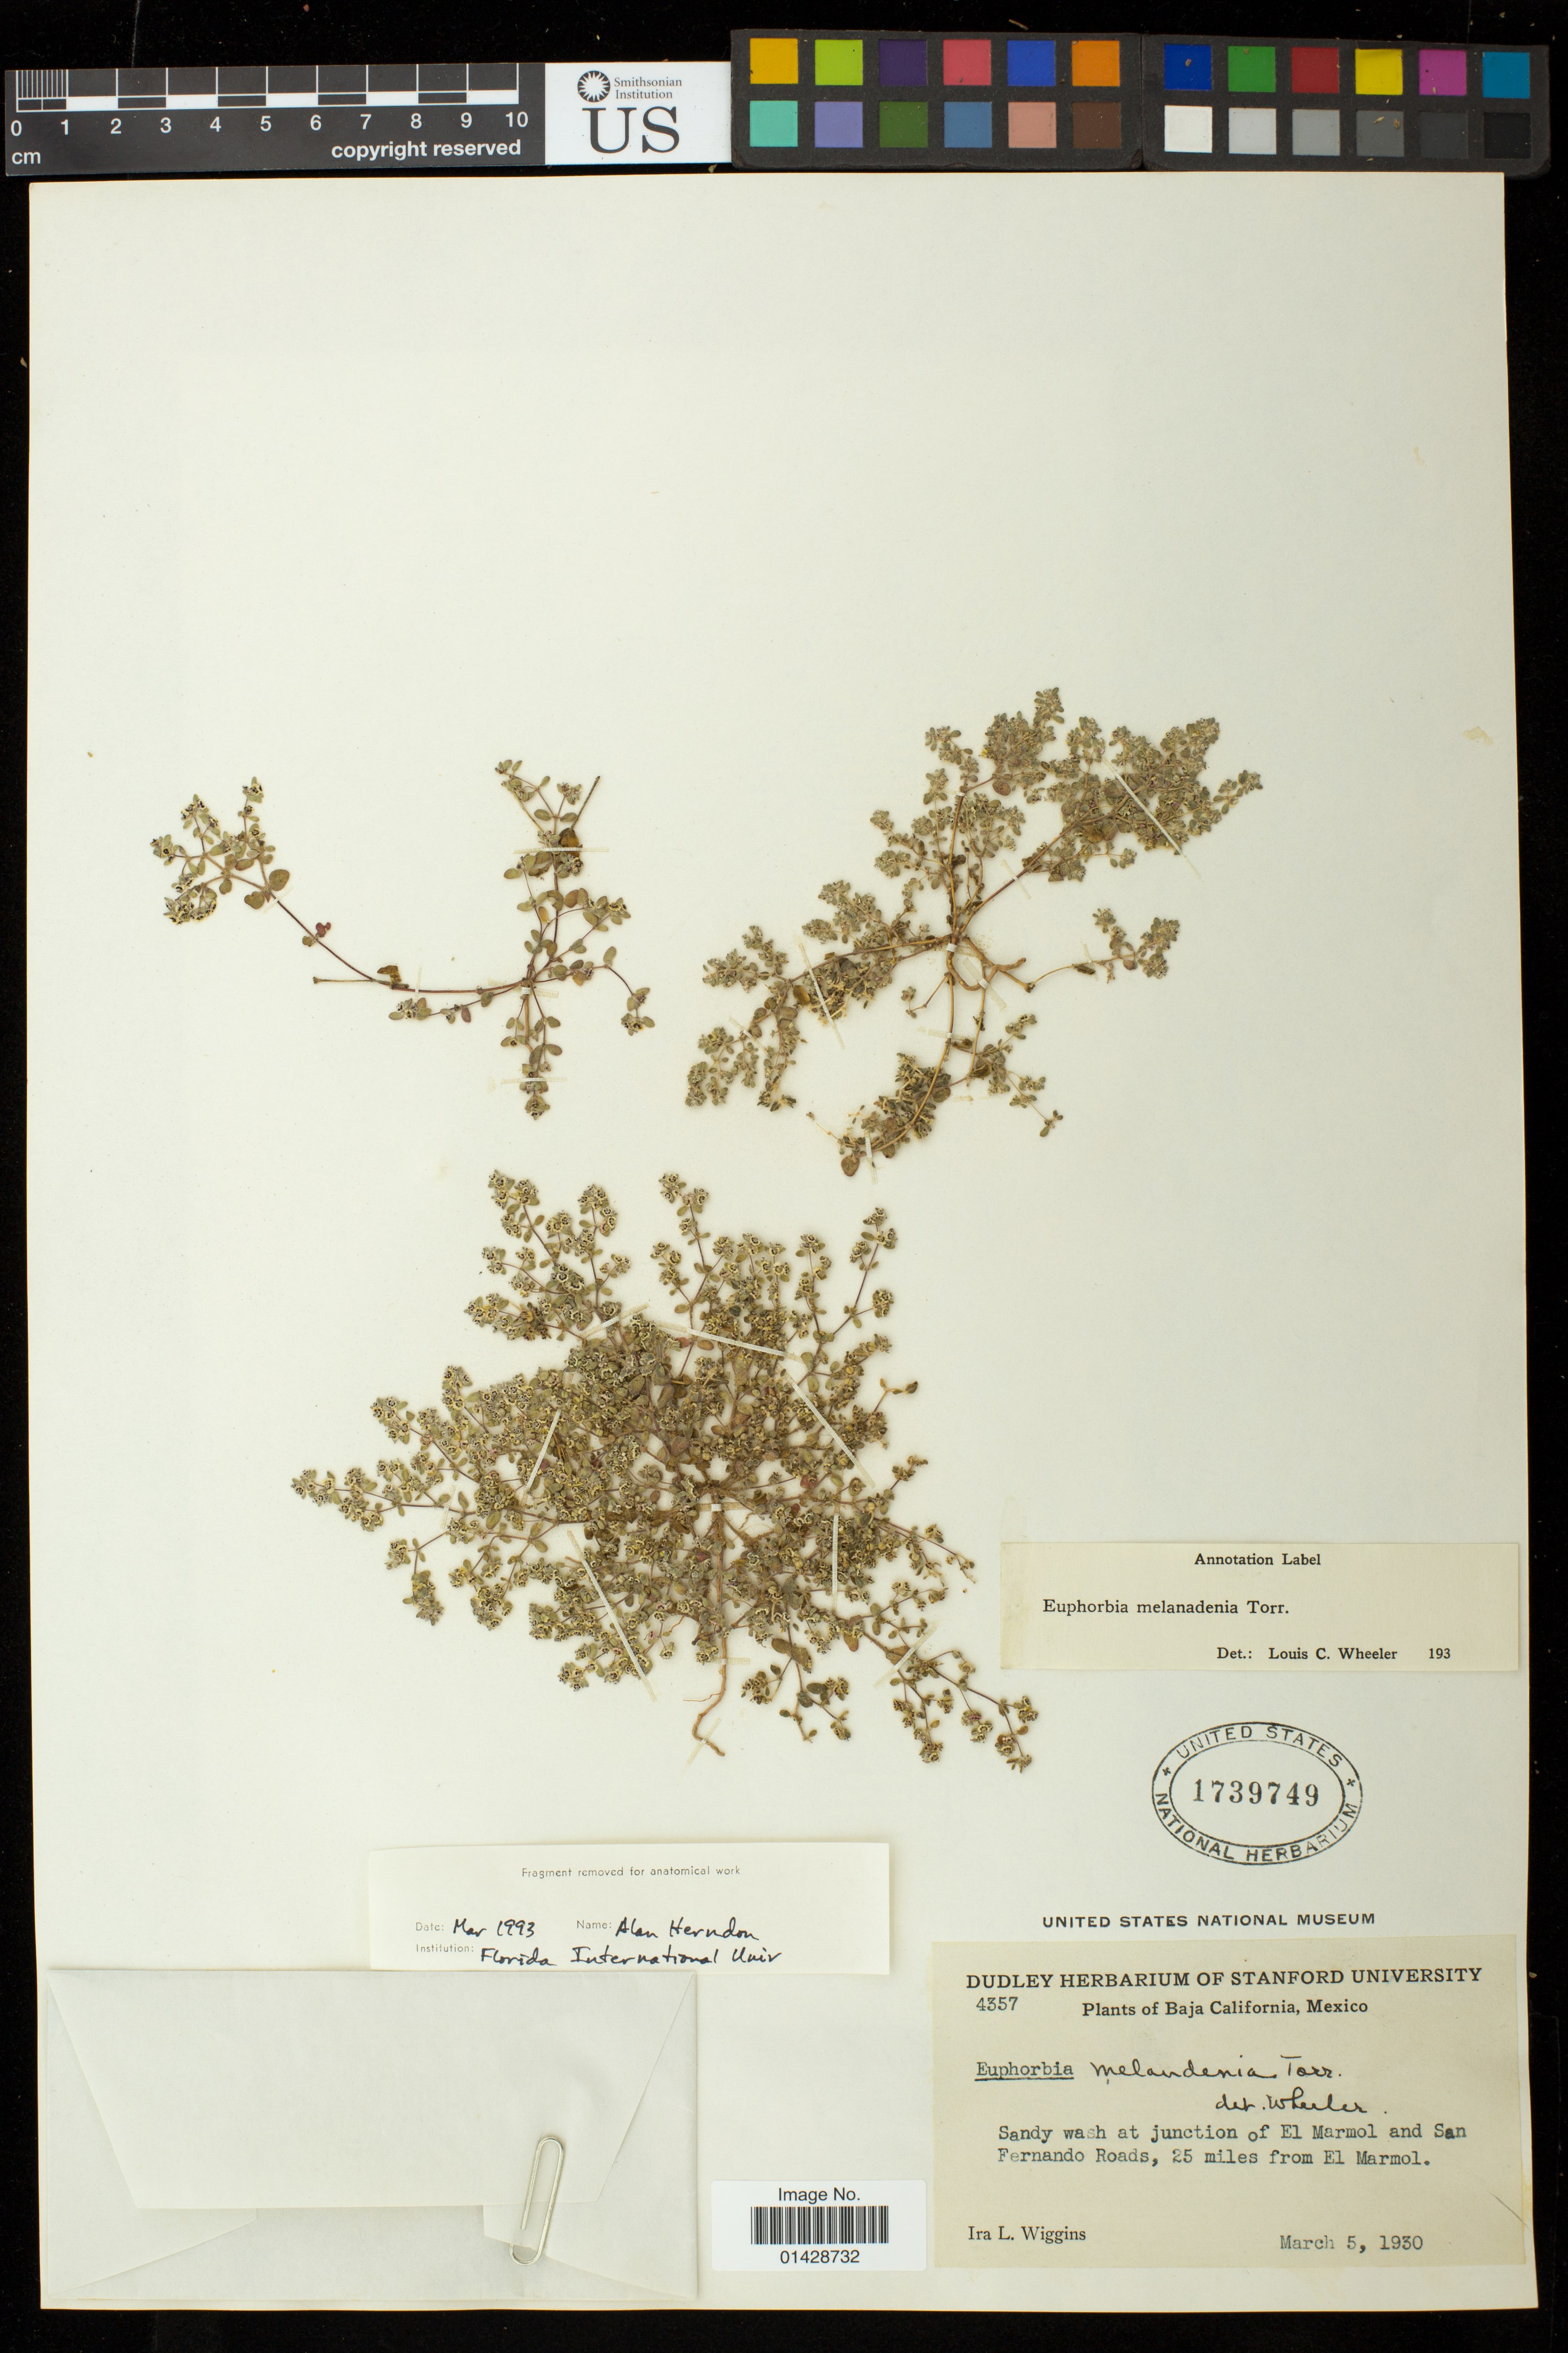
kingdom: Plantae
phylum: Tracheophyta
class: Magnoliopsida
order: Malpighiales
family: Euphorbiaceae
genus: Euphorbia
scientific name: Euphorbia melanadenia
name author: Torr.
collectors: I. L. Wiggins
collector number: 4357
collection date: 1930-03-05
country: Mexico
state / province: Baja California Norte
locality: Sandy wash at junction of El Marmol and San Fernando Roads, 25 miles from El Marmol.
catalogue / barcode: US 1739749